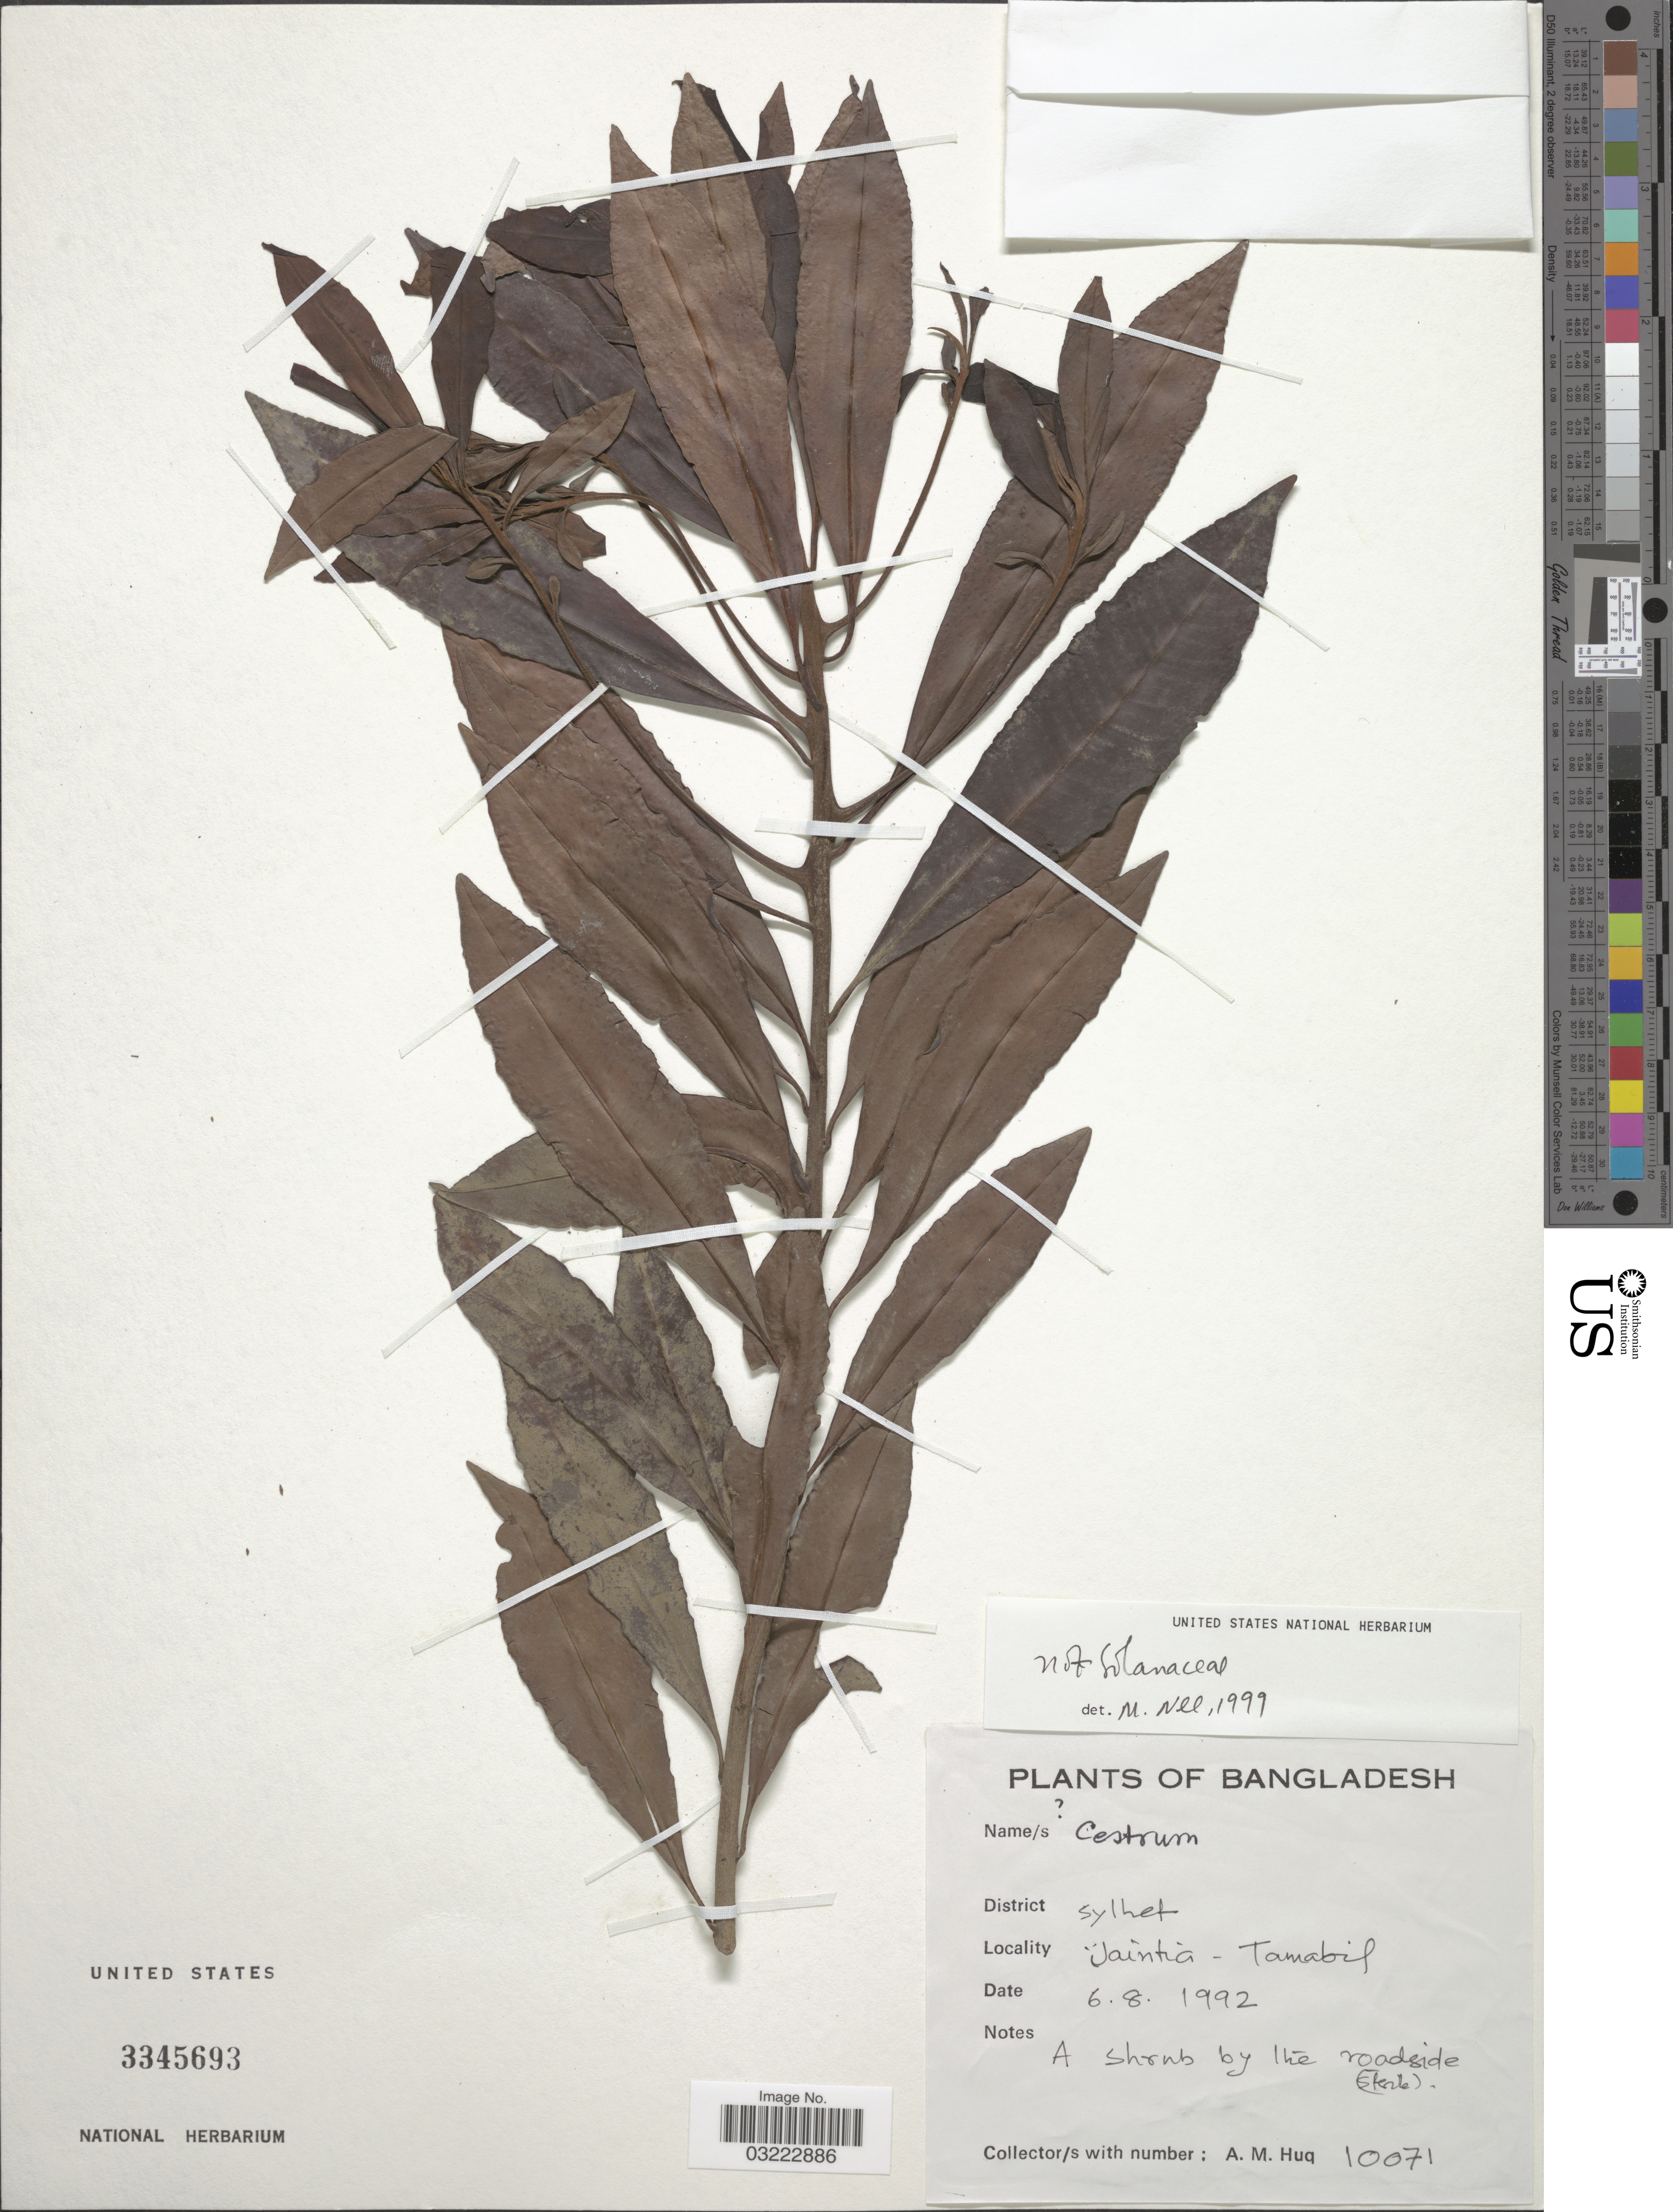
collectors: A. M. Huq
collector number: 10071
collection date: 1992-08-06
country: Bangladesh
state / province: Sylhet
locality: District Sylhet. Jaintia - Tamabil.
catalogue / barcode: US 3345693